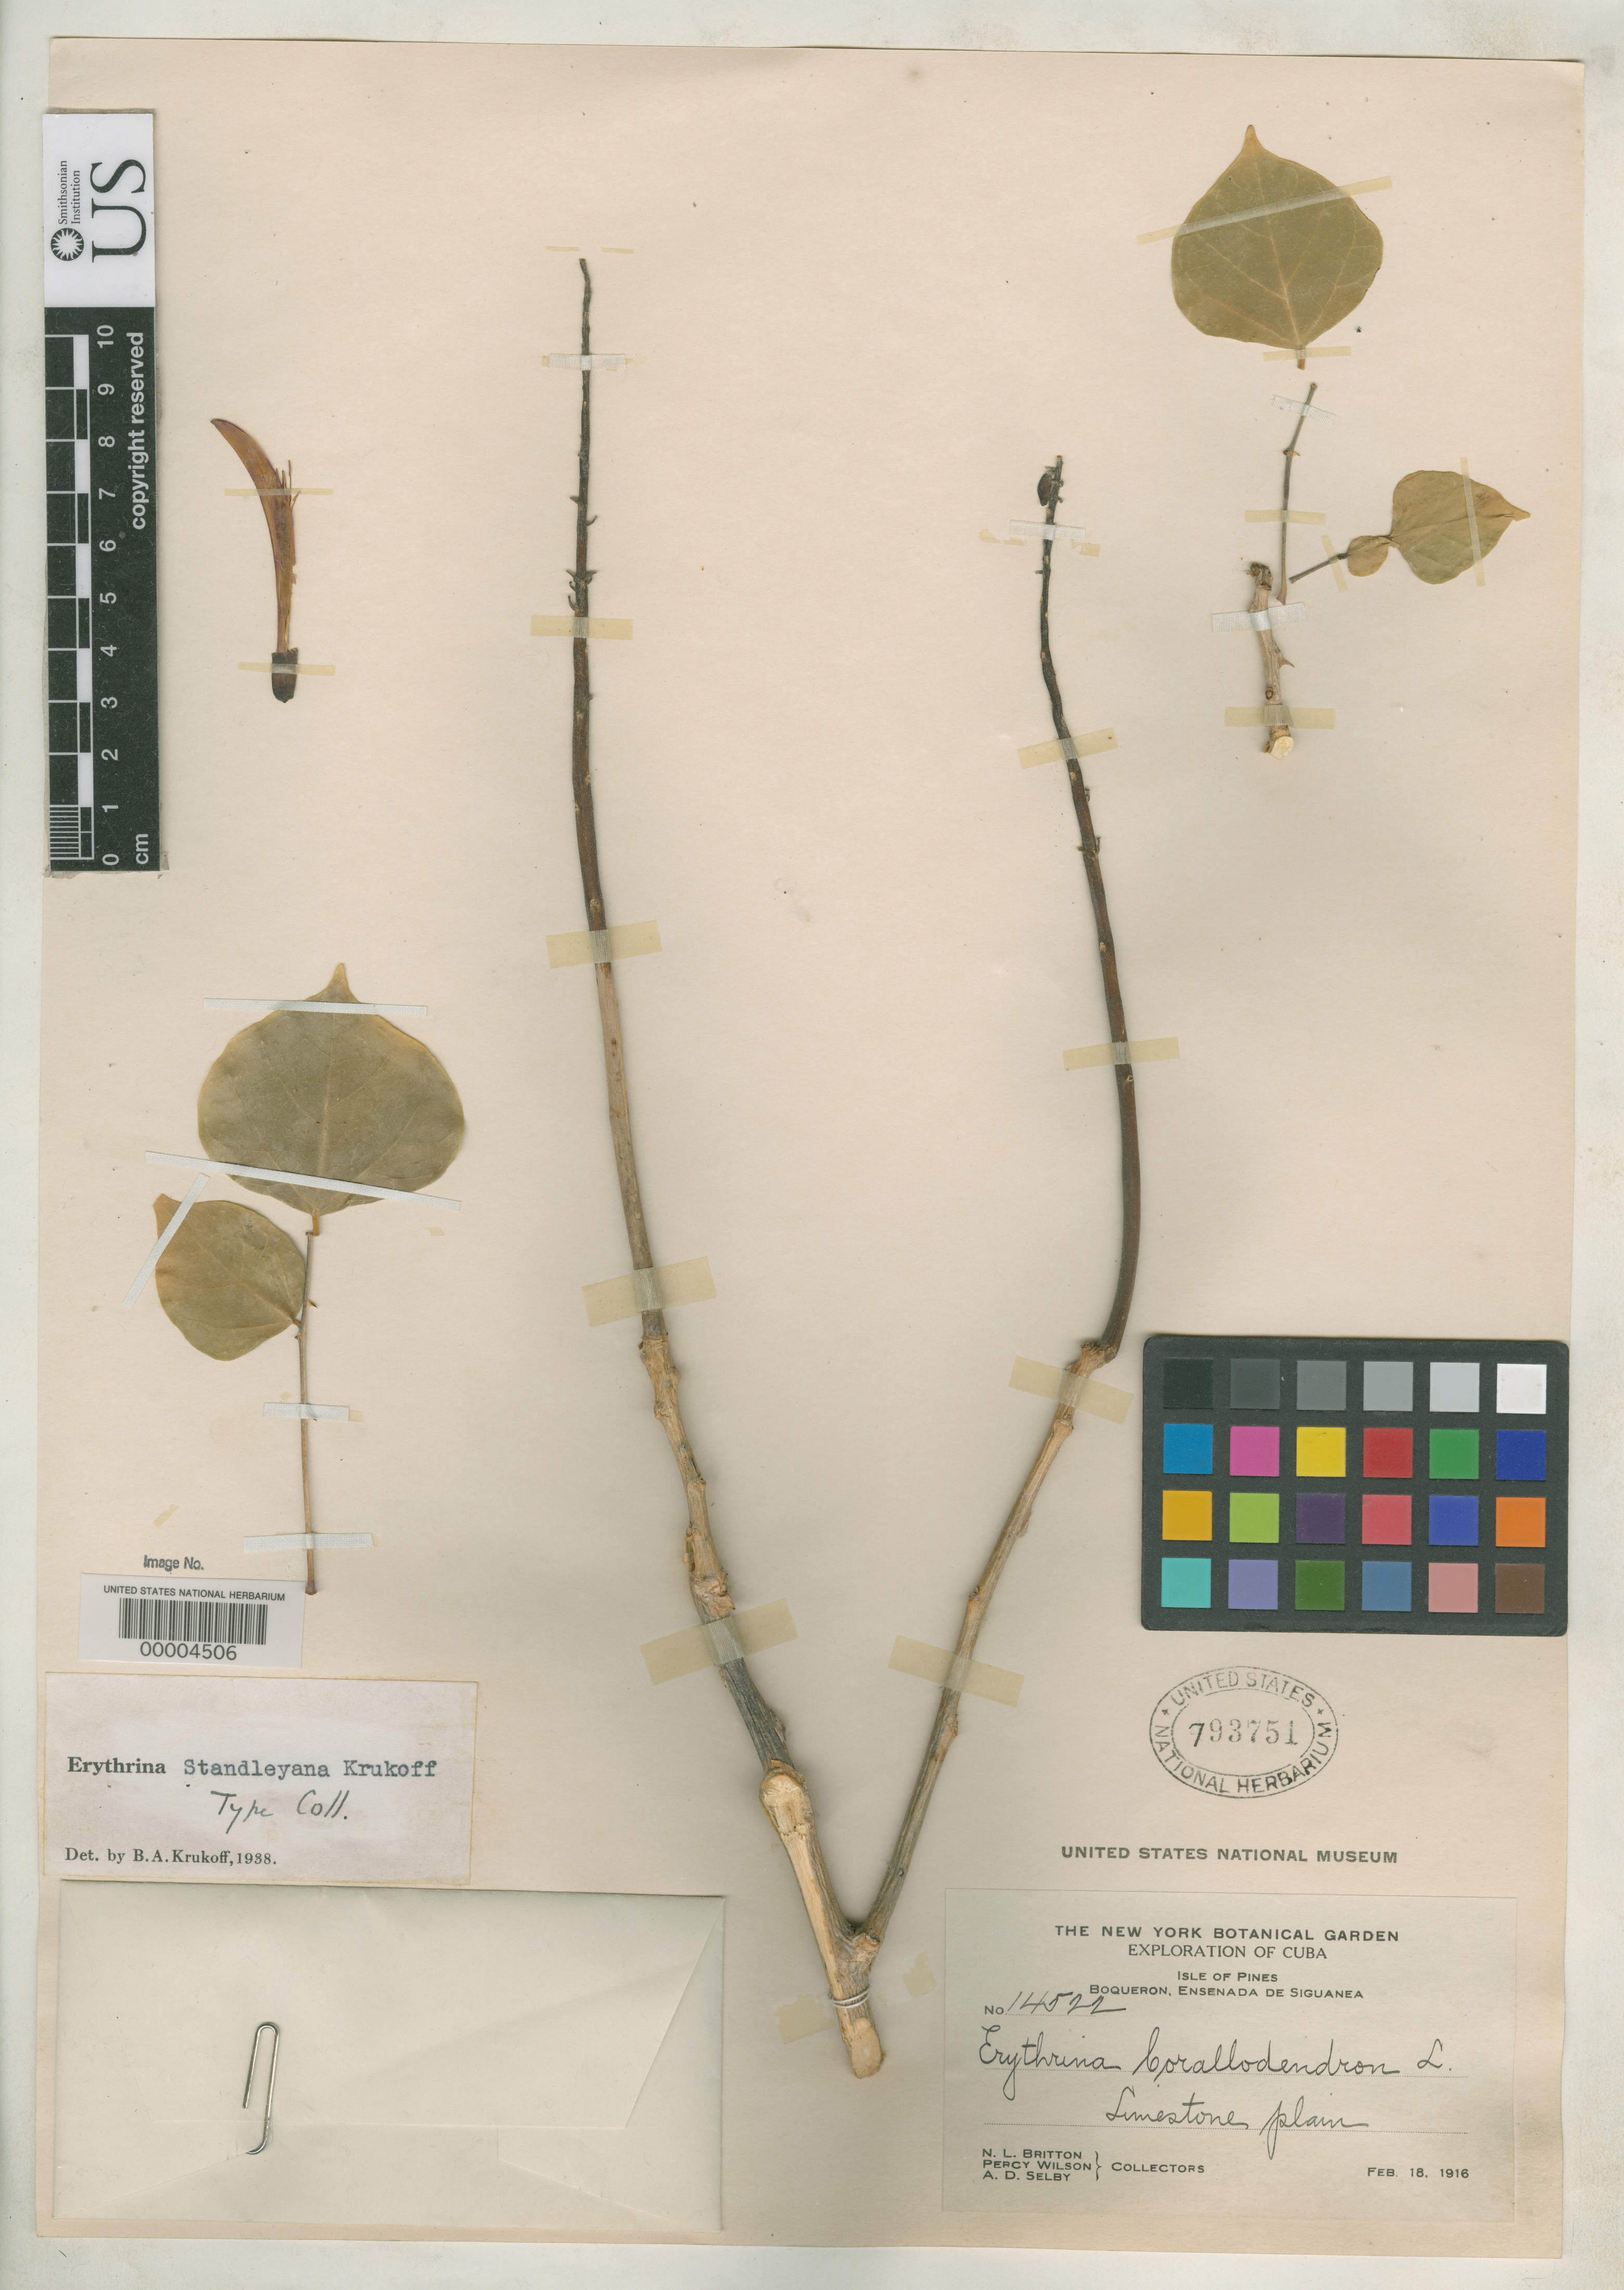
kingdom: Plantae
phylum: Tracheophyta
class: Magnoliopsida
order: Fabales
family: Fabaceae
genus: Erythrina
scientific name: Erythrina standleyana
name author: Krukoff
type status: Isotype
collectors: N. Britton, P. Wilson & A. Selby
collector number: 14522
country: Cuba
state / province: Isla de La Juventud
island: Isla de La Juventud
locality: Boqueron, Ensenada de Siguarea (as Isle of Pines).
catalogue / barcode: US 793751